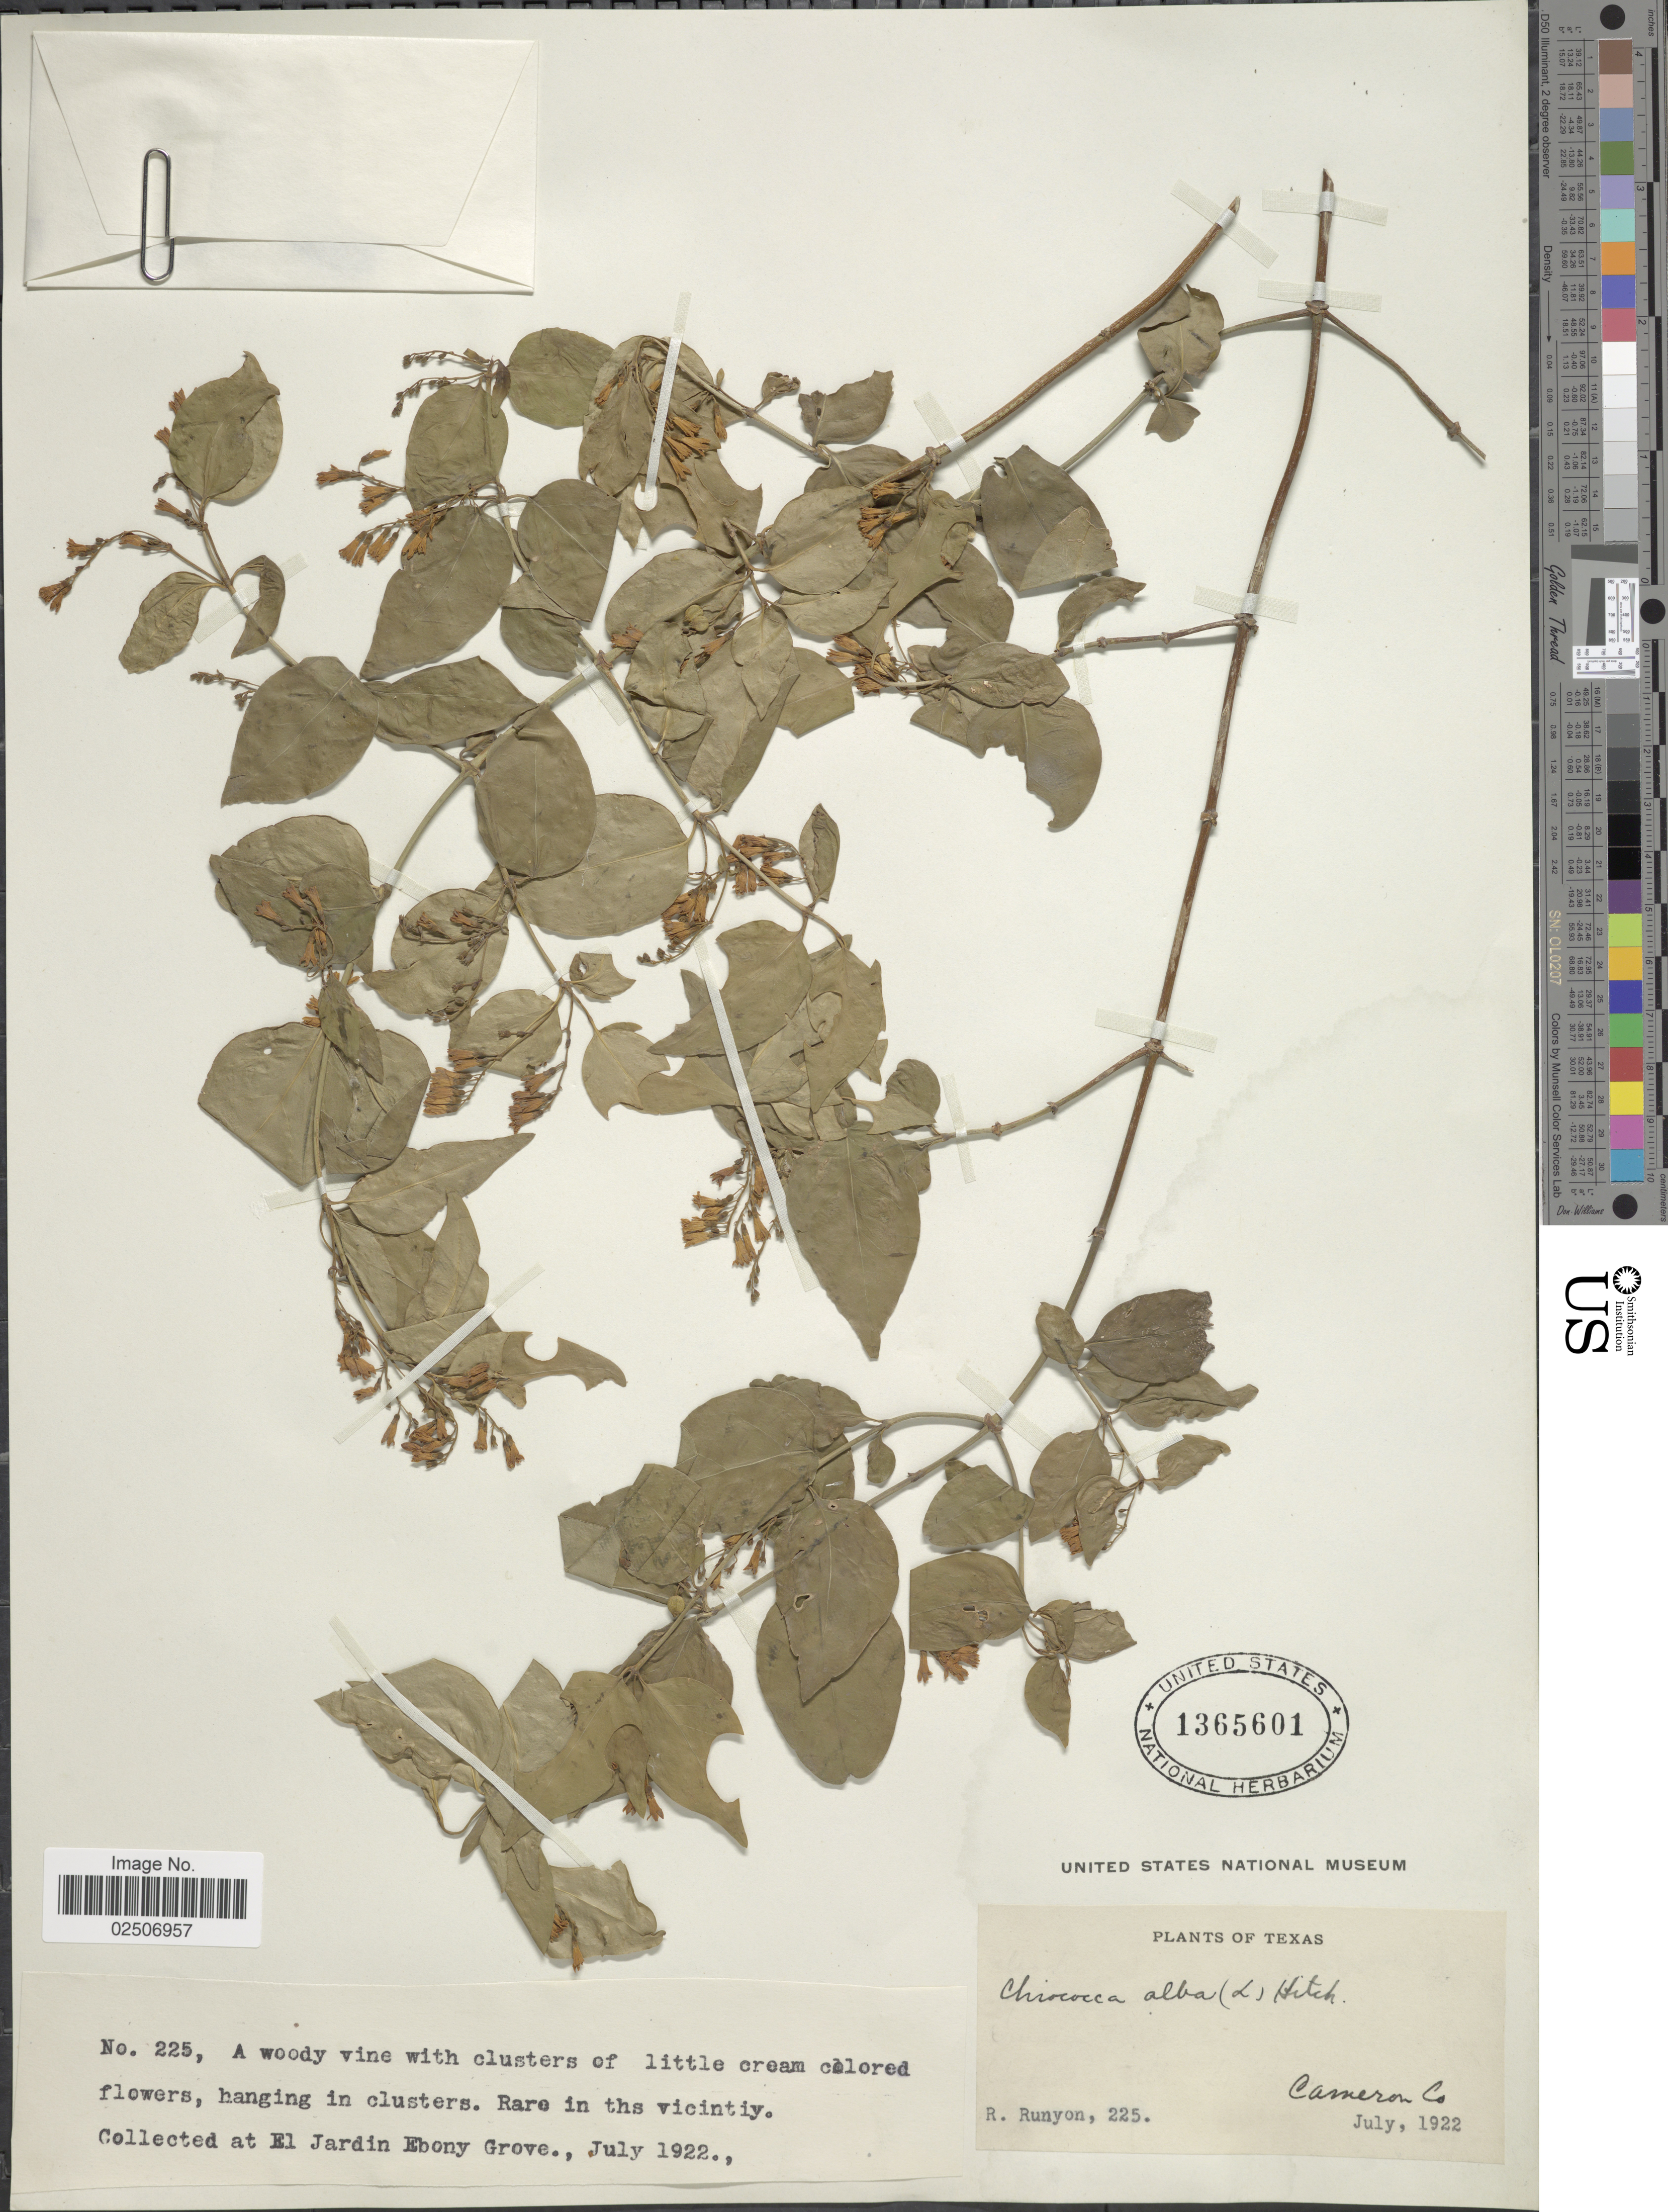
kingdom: Plantae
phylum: Tracheophyta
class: Magnoliopsida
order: Gentianales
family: Rubiaceae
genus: Chiococca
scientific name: Chiococca alba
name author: (L.) Hitchc.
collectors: R. Runyon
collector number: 225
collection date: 1922-07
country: United States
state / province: Texas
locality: Cameron Co., El Jardin Ebony Grove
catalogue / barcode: US 1365601